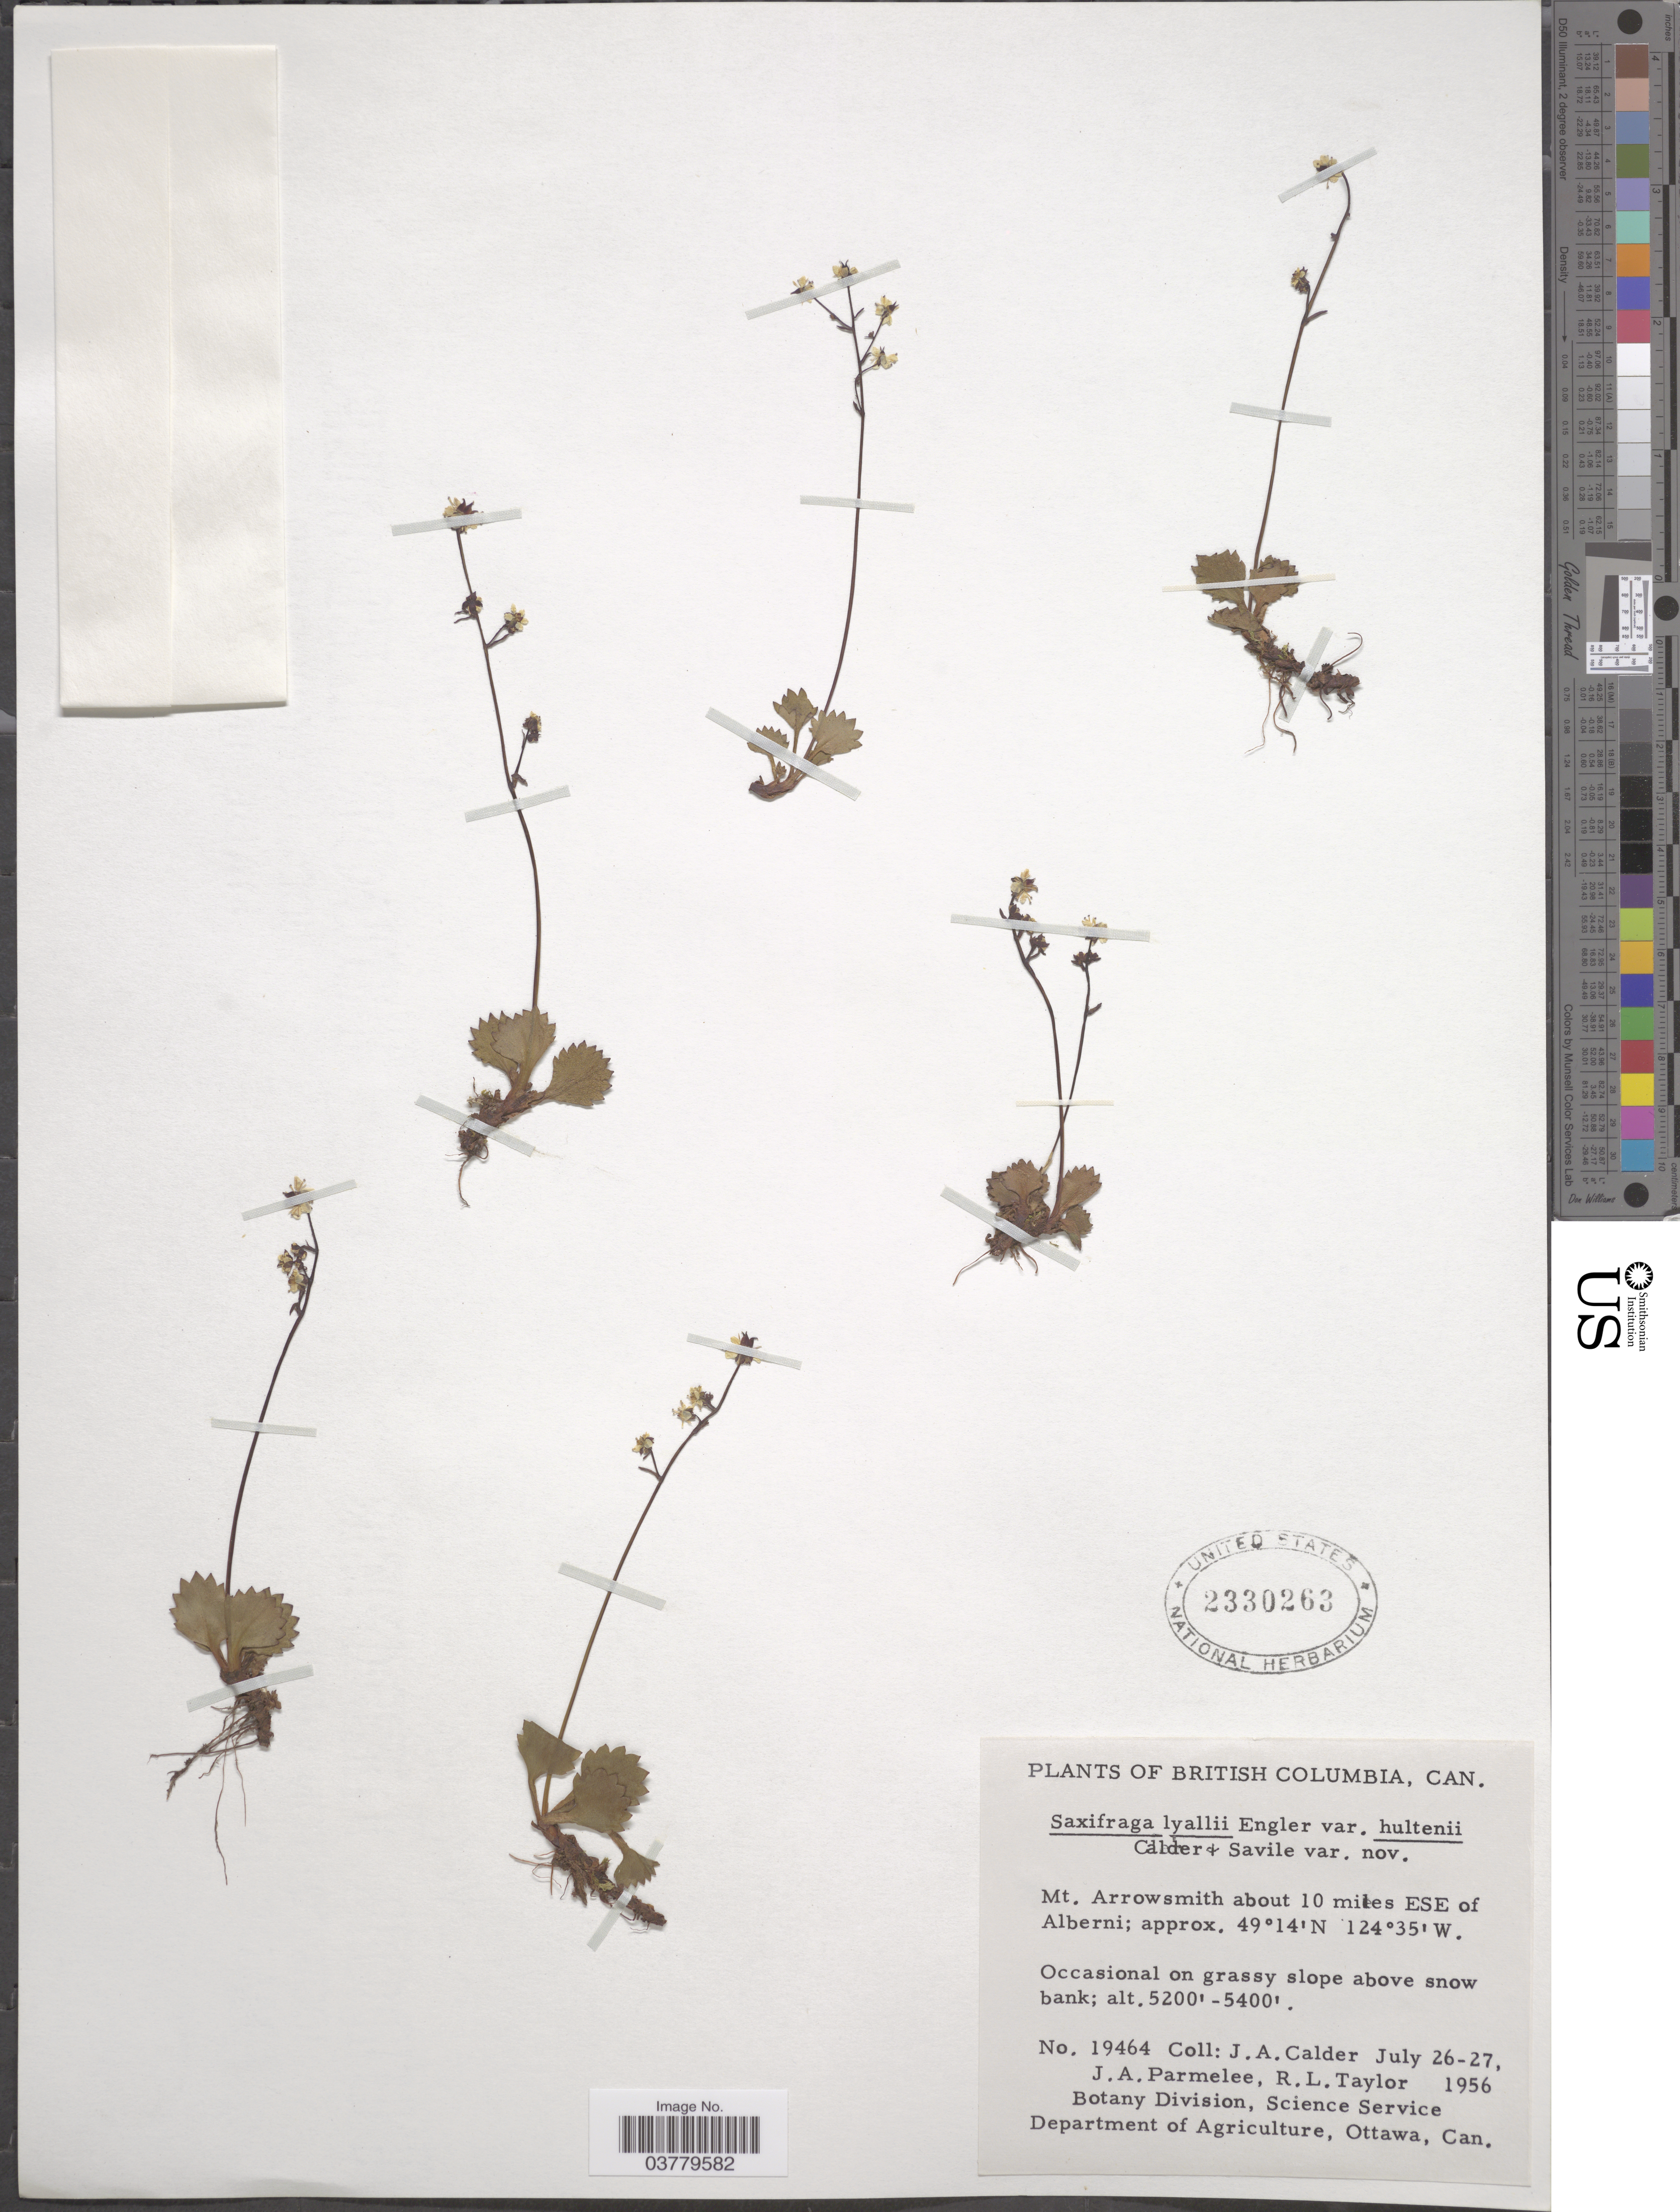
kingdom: Plantae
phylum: Tracheophyta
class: Magnoliopsida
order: Saxifragales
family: Saxifragaceae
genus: Micranthes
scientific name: Micranthes lyalii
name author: (Engl.) Small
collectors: J. A. Calder, J. A. Parmelee & R. Taylor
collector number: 19464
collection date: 1956-07-26/1956-07-27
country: Canada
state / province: British Columbia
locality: Mt. Arrowsmith about 10 miles ESE of Alberni.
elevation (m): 1585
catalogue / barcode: US 2330263